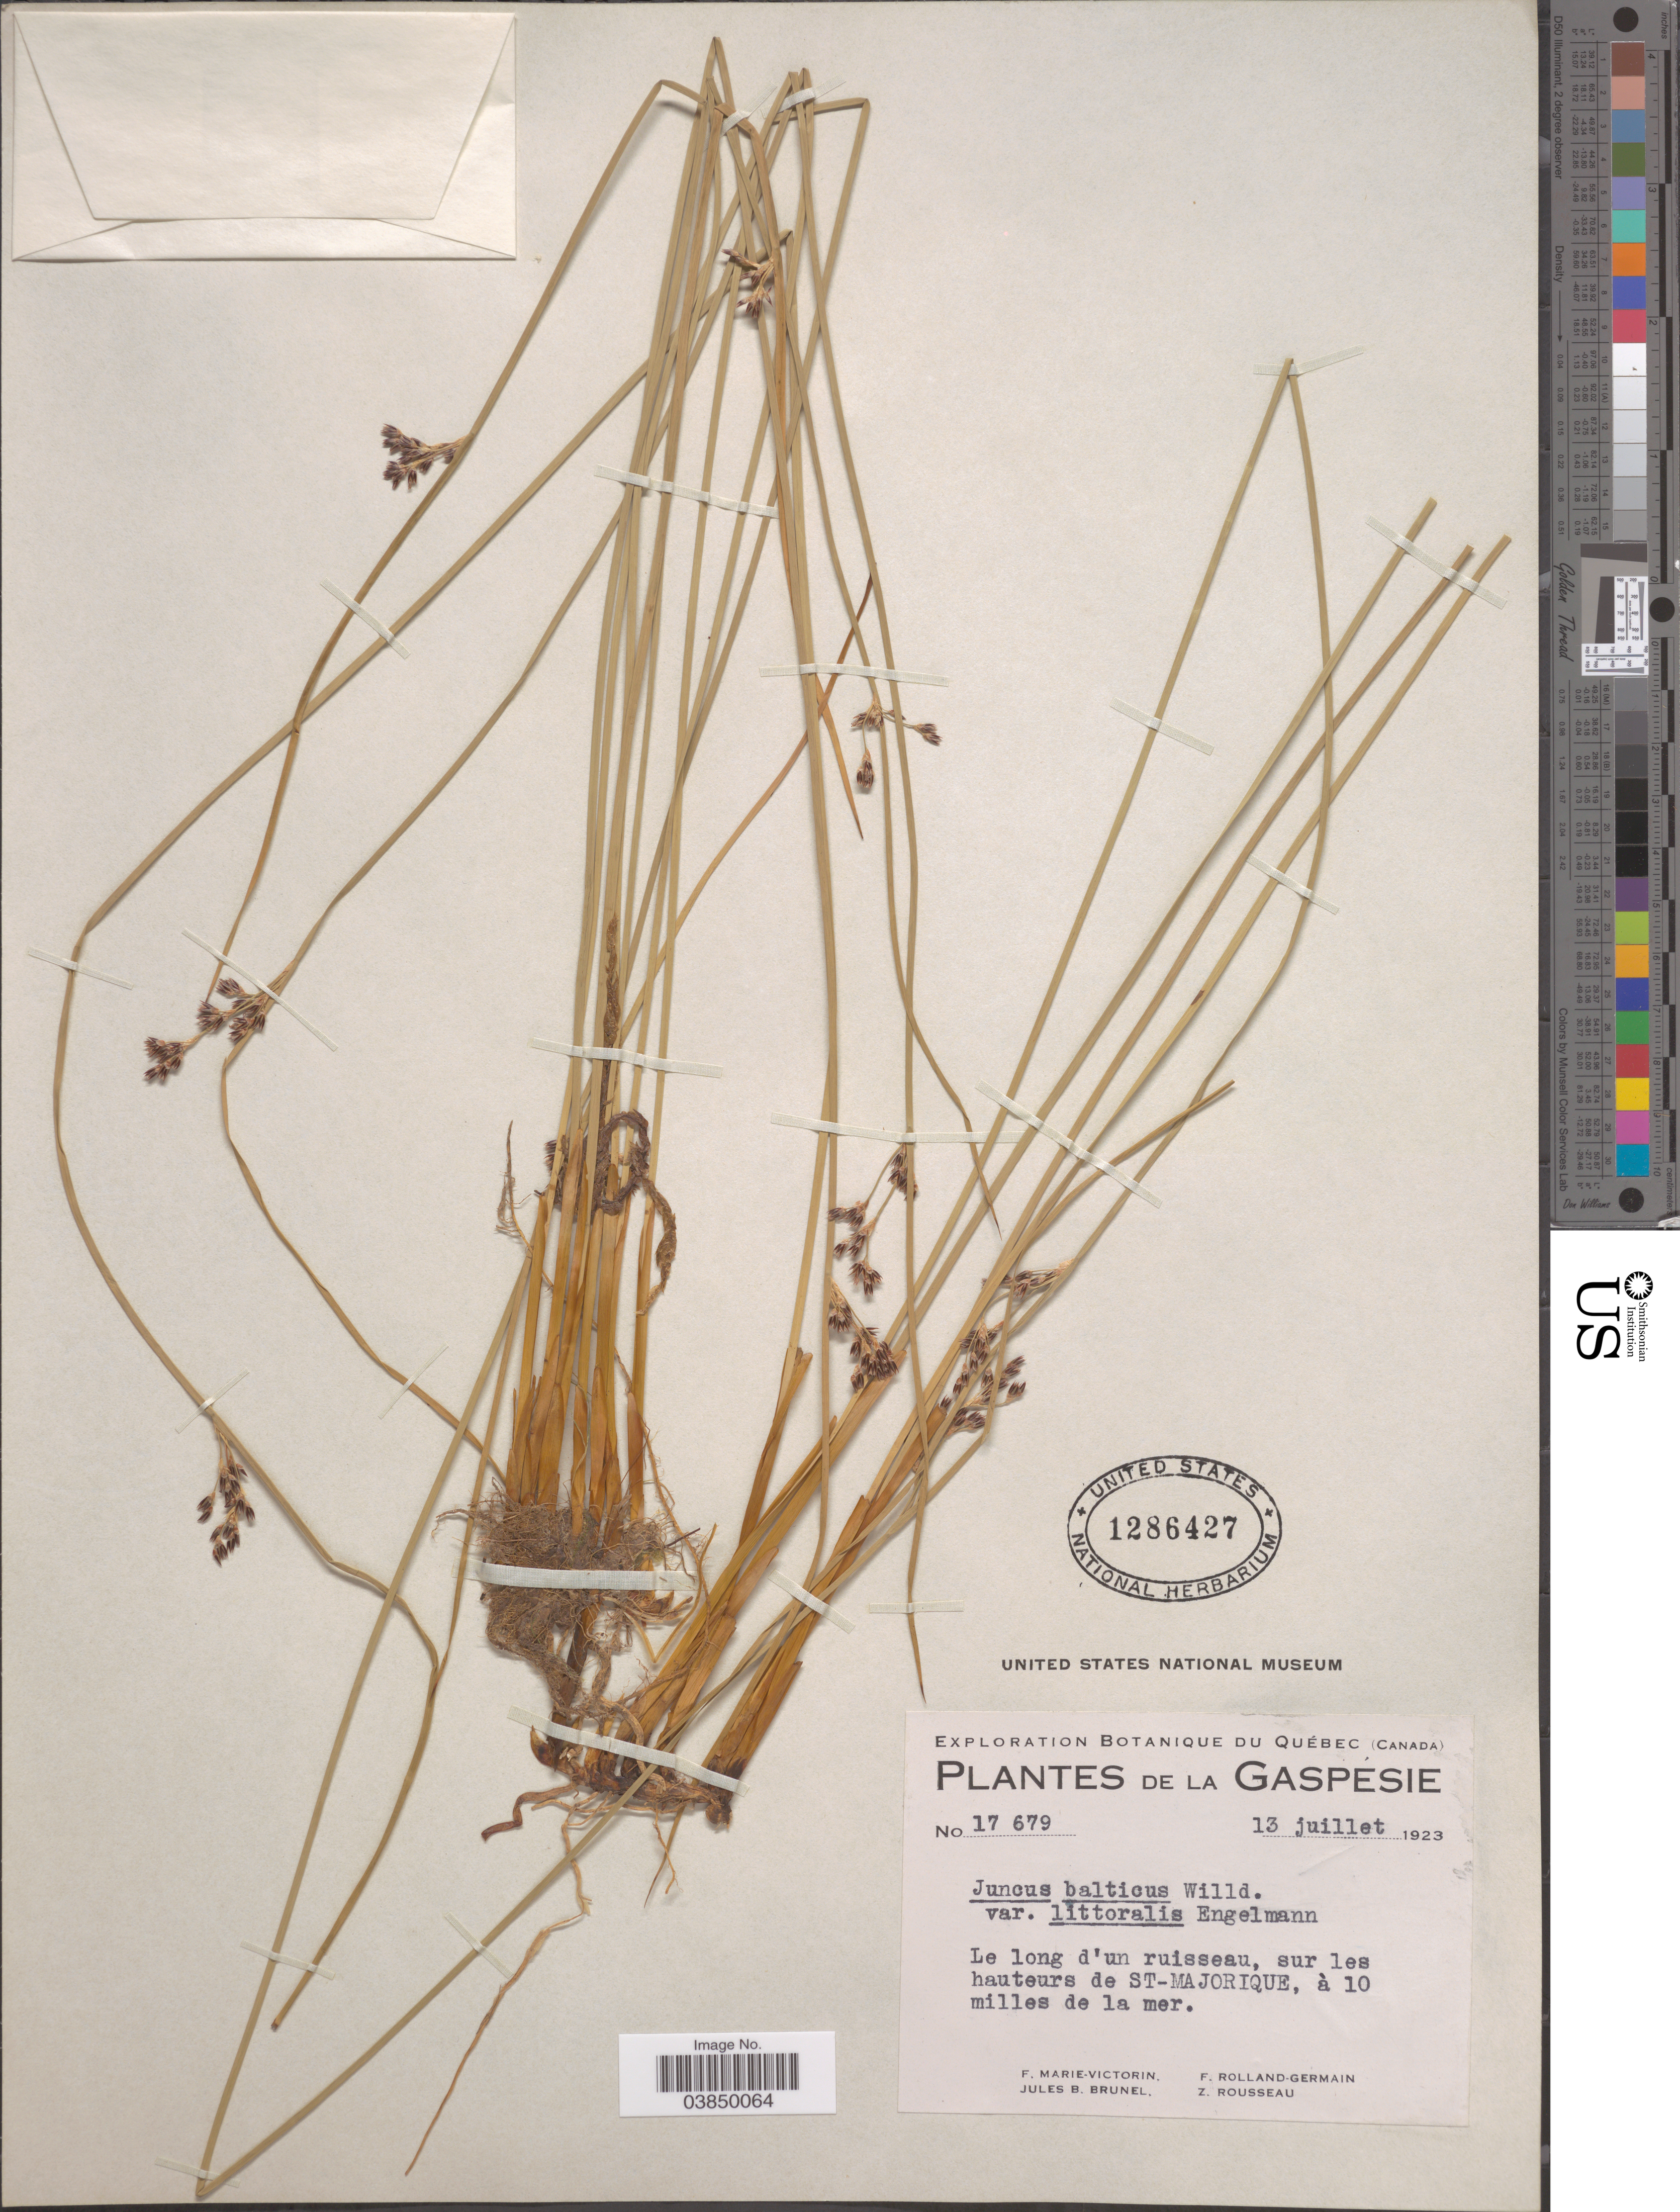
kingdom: Plantae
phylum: Tracheophyta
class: Liliopsida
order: Poales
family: Juncaceae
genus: Juncus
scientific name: Juncus balticus var. littoralis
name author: Engelm.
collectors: F. Marie-Victorin, J. Brunel, Rolland-Germain & Z. Rousseau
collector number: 17679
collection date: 1923-07-13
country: Canada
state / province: Quebec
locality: La Gaspésie. Le long d'un ruisseau, sur les hauteurs de St-Majorique, à 10 milles de la mer.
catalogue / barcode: US 1286427